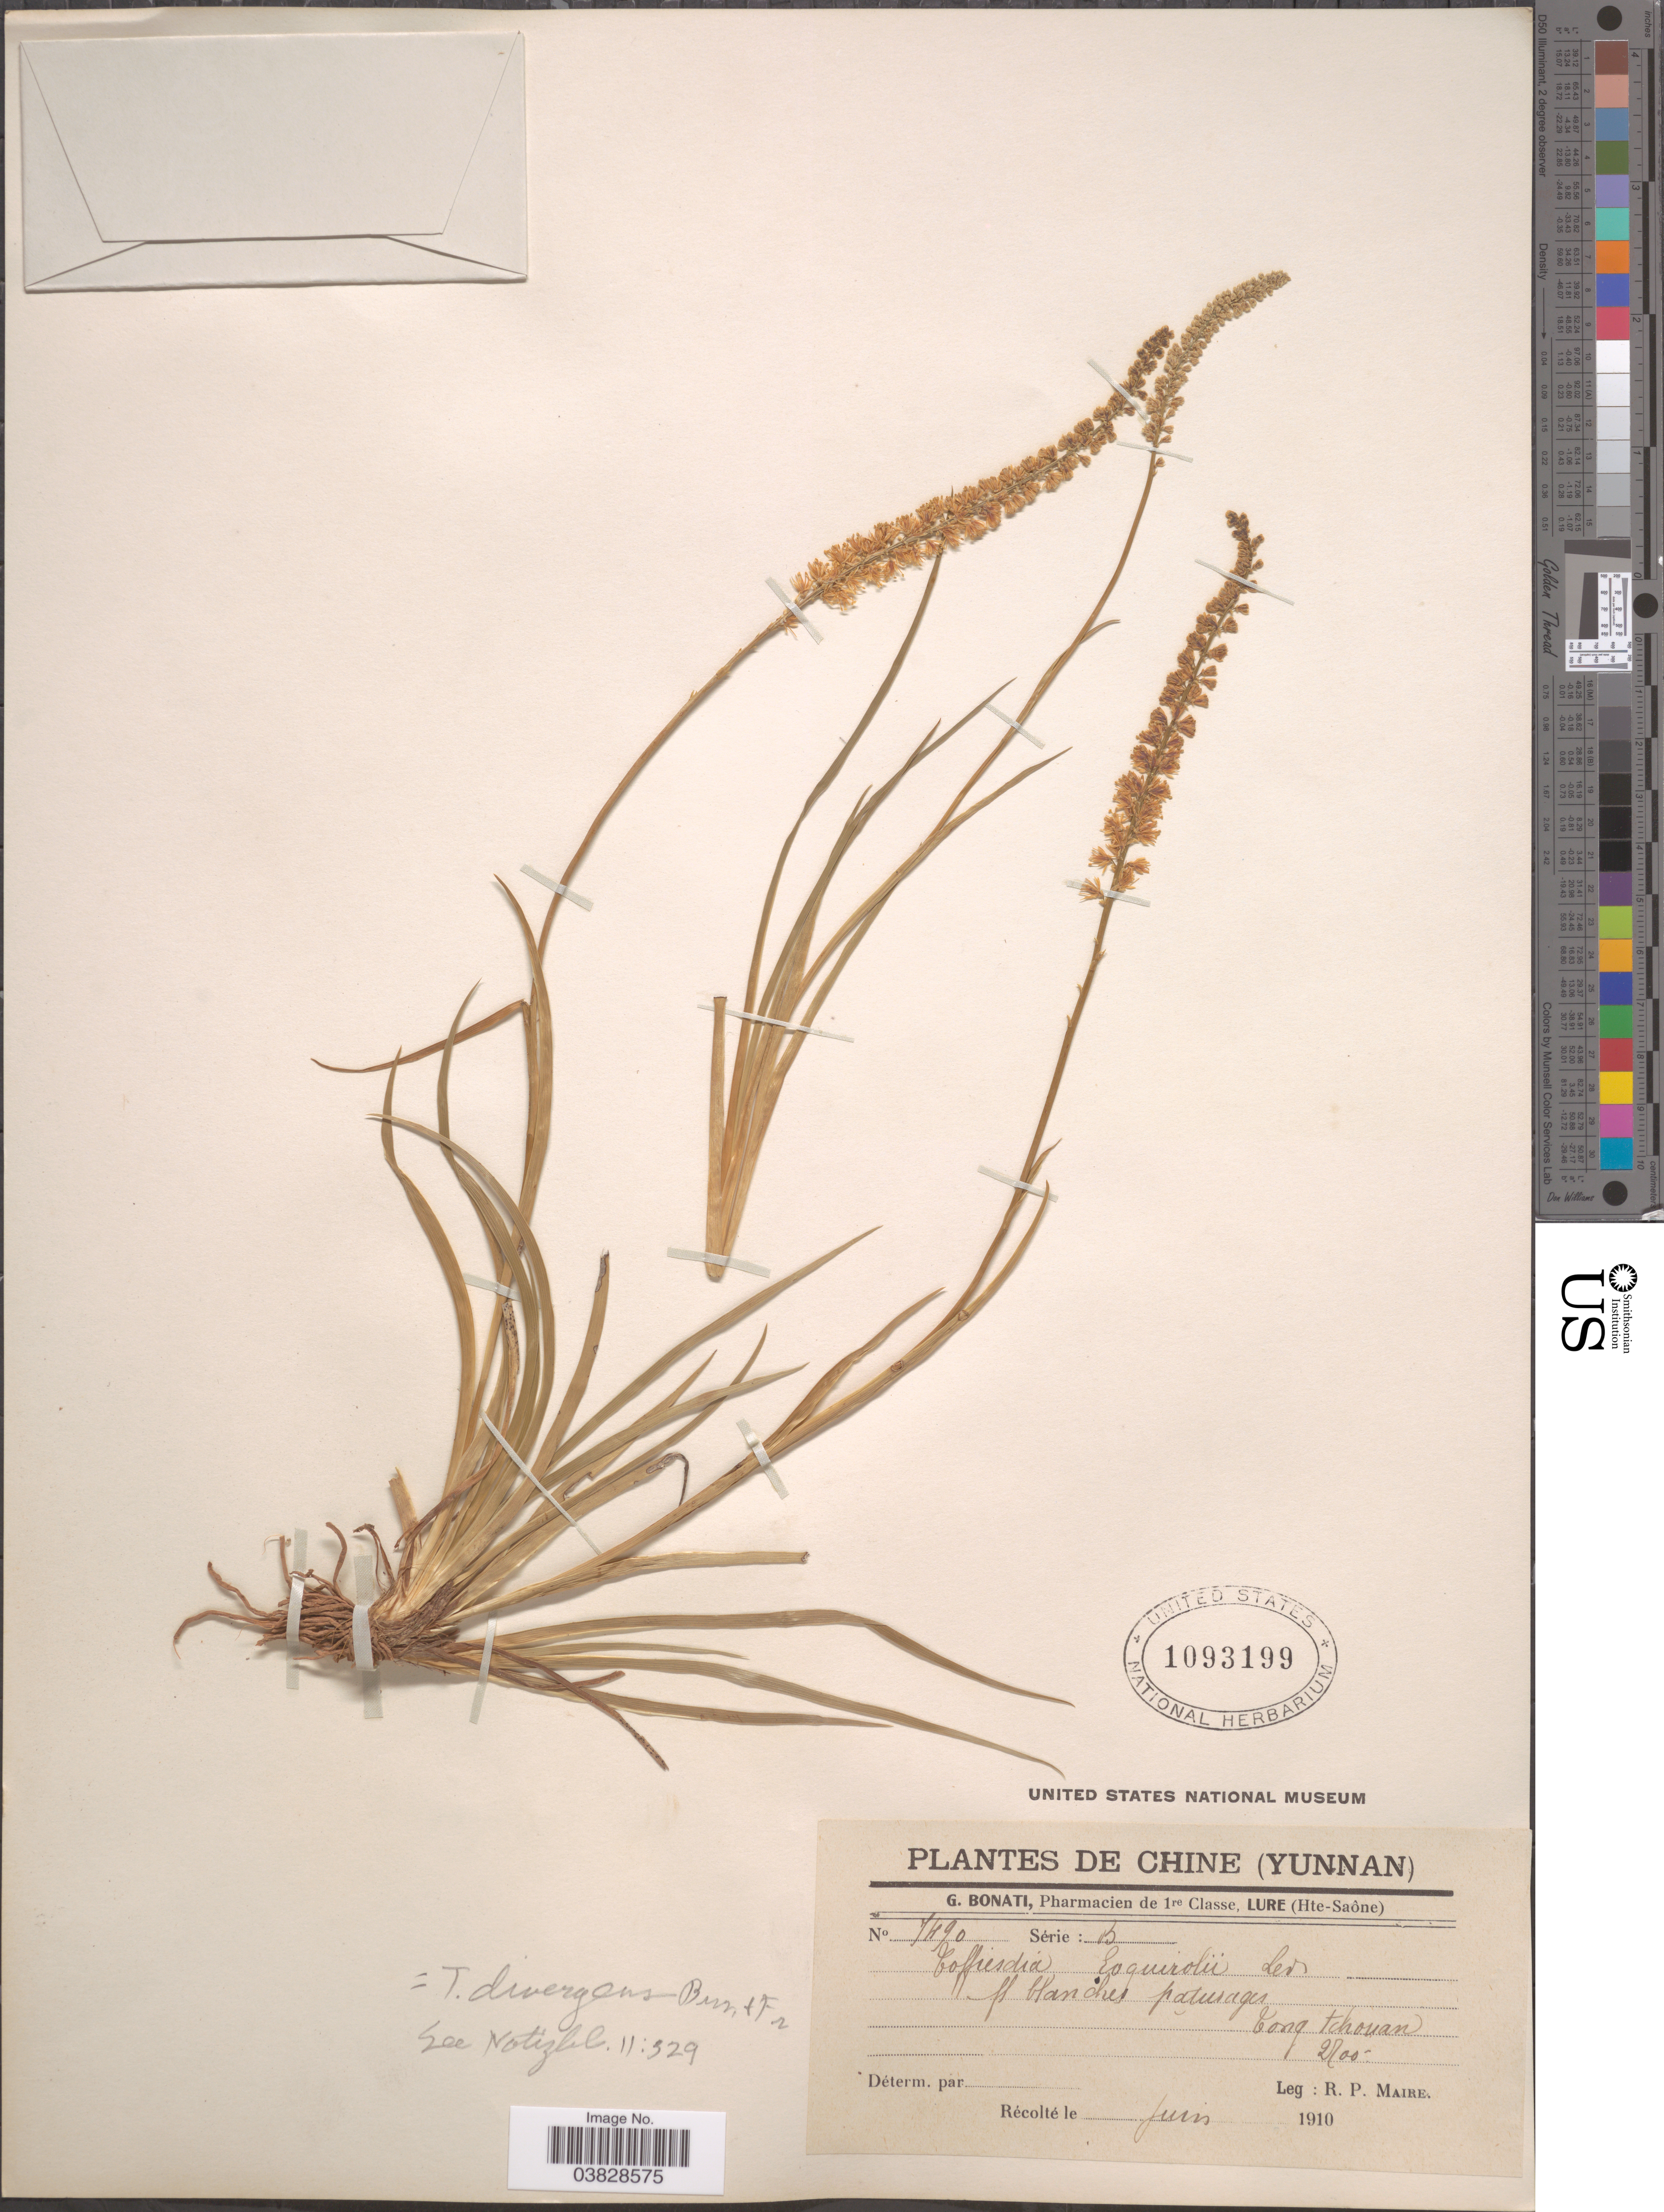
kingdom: Plantae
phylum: Tracheophyta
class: Liliopsida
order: Alismatales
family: Tofieldiaceae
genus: Tofieldia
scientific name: Tofieldia divergens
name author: Bureau & Franch.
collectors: R.-P. Maire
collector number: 7490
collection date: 1910-06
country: China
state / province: Yunnan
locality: Coffiesdia Eoquirolü leds fl blanches paturages. Tong tchouan.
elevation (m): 823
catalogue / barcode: US 1093199